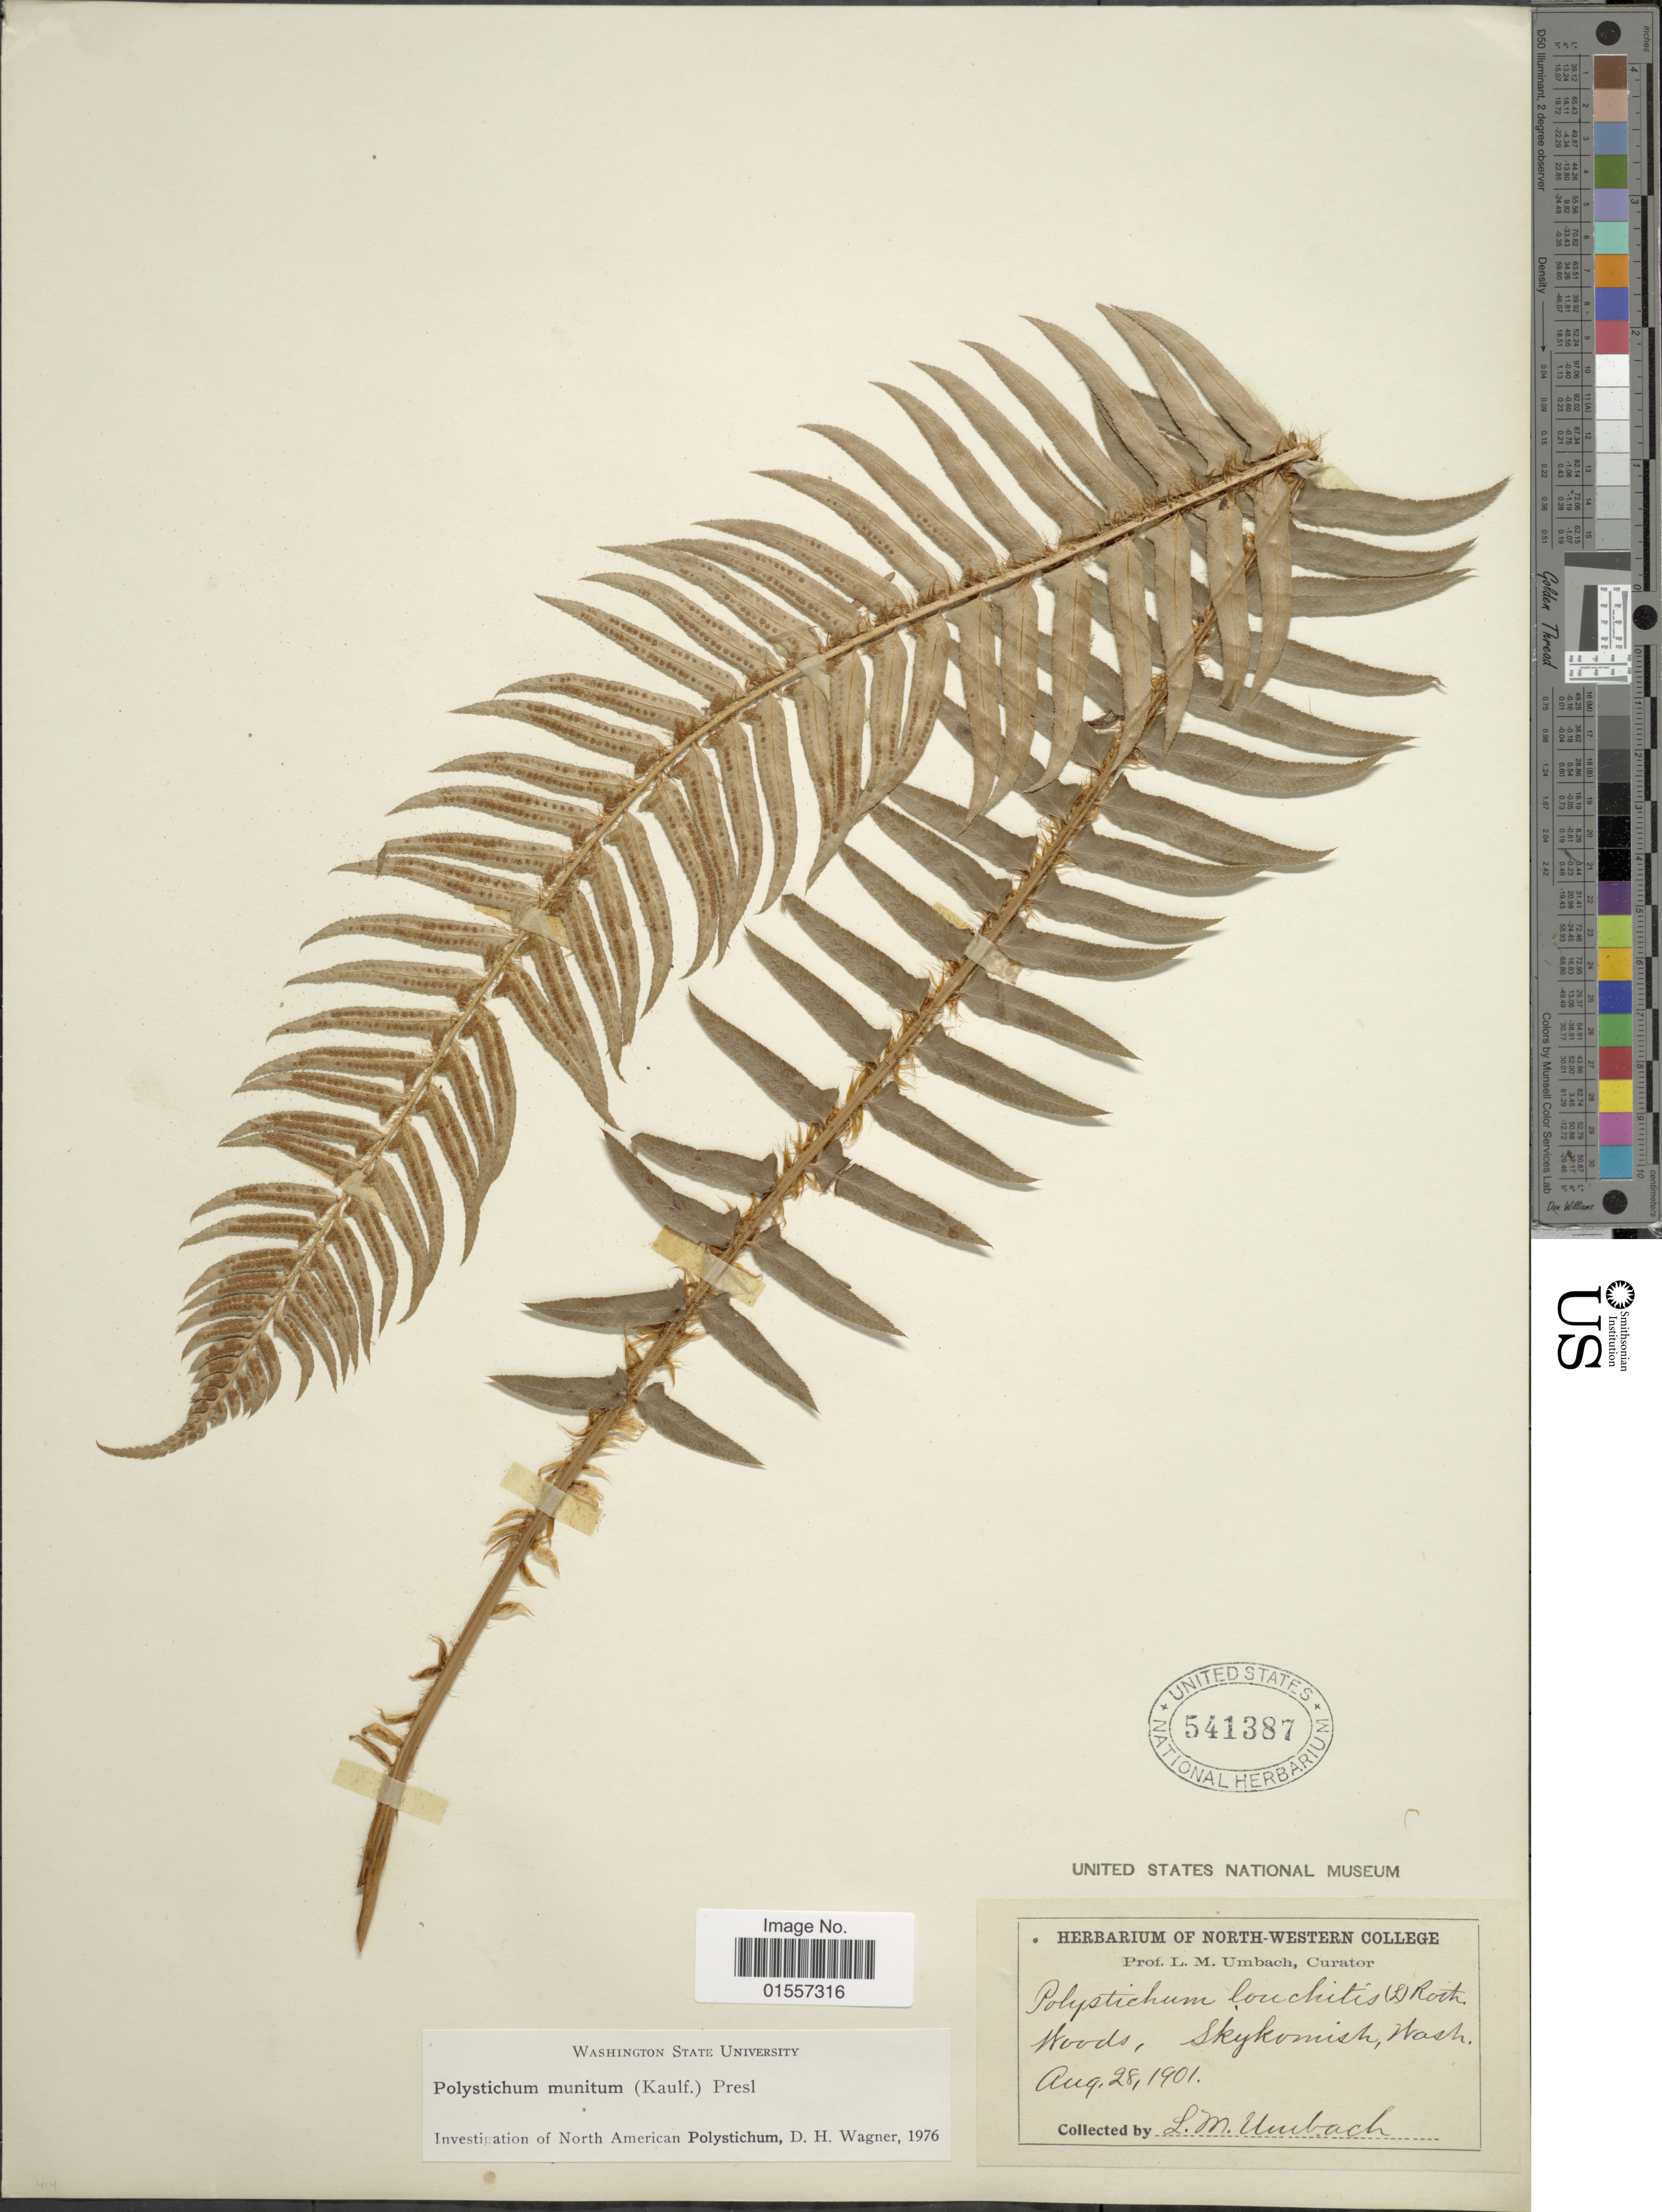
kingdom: Plantae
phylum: Tracheophyta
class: Polypodiopsida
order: Polypodiales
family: Dryopteridaceae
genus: Polystichum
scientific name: Polystichum munitum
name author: (Kaulf.) C. Presl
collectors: L. M. Umbach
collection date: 1901-08-28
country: United States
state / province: Washington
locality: Woods, Skykomish, Wash.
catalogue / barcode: US 541387